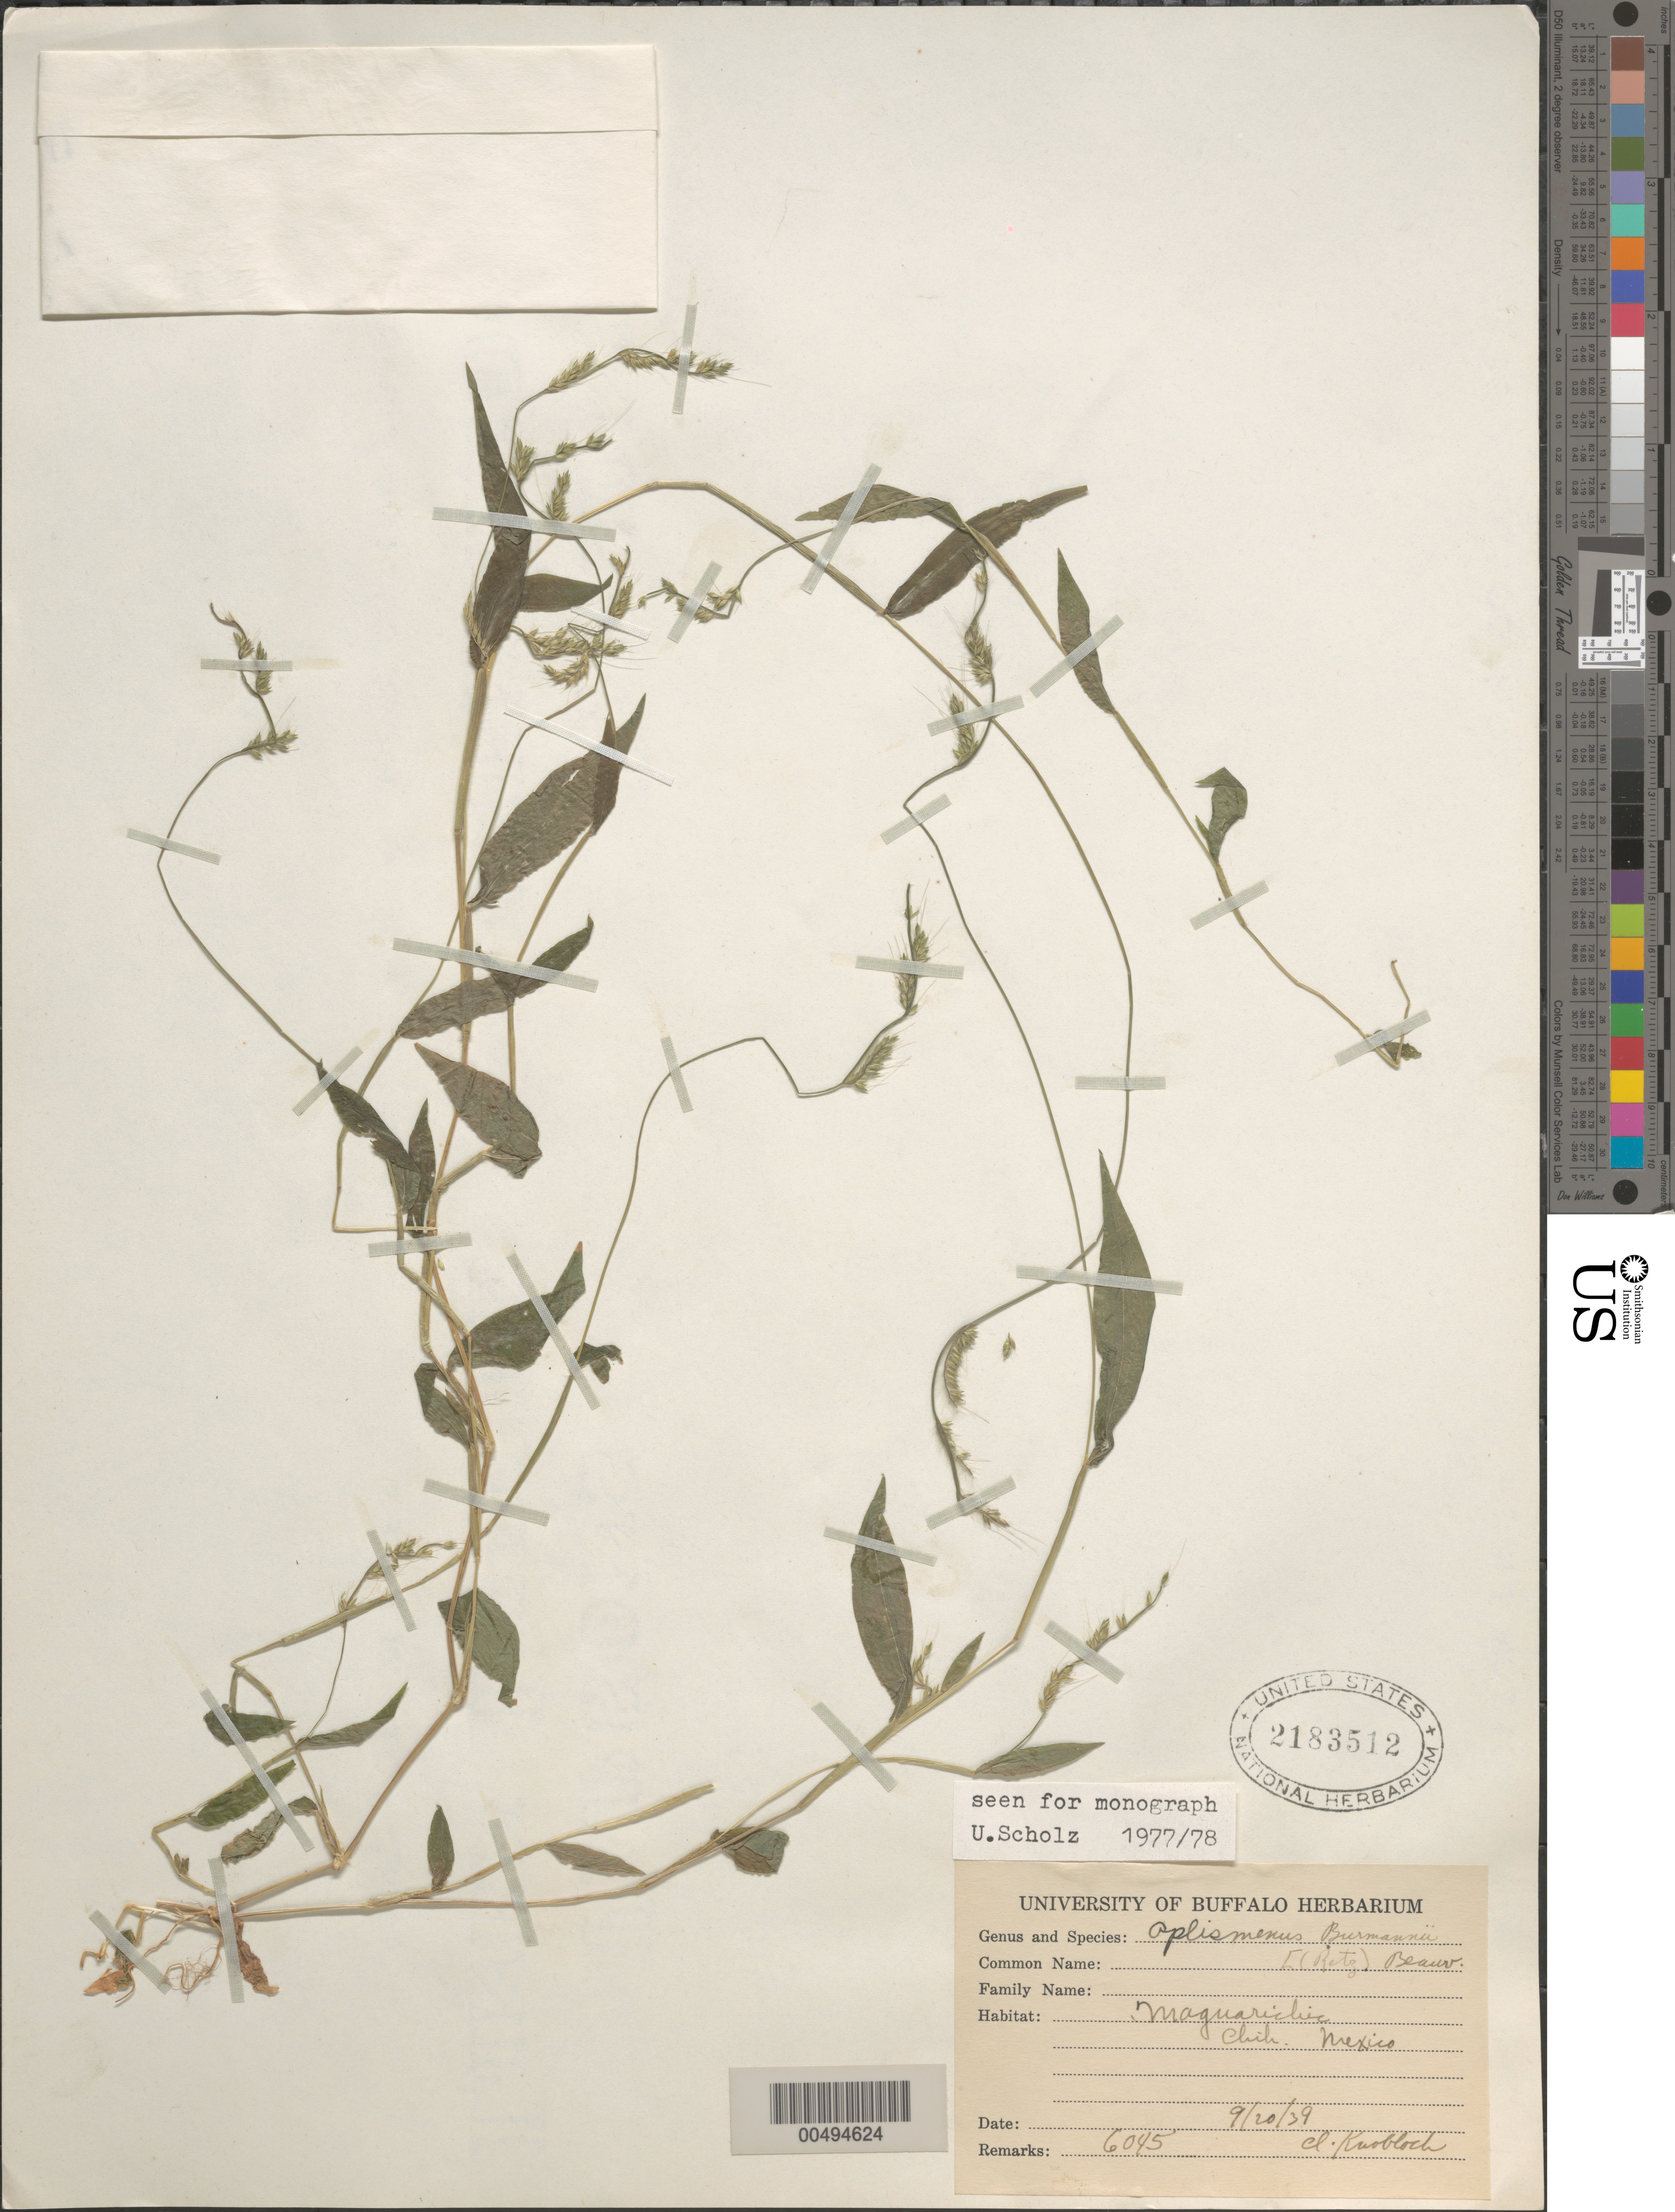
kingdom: Plantae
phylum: Tracheophyta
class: Liliopsida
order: Poales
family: Poaceae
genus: Oplismenus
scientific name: Oplismenus burmannii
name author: (Retz.) P. Beauv.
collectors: C. L. Knobloch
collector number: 6045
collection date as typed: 20 Sep 1939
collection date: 1939-09-20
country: Mexico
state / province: Chihuahua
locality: Maguarichic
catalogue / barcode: US 2183512